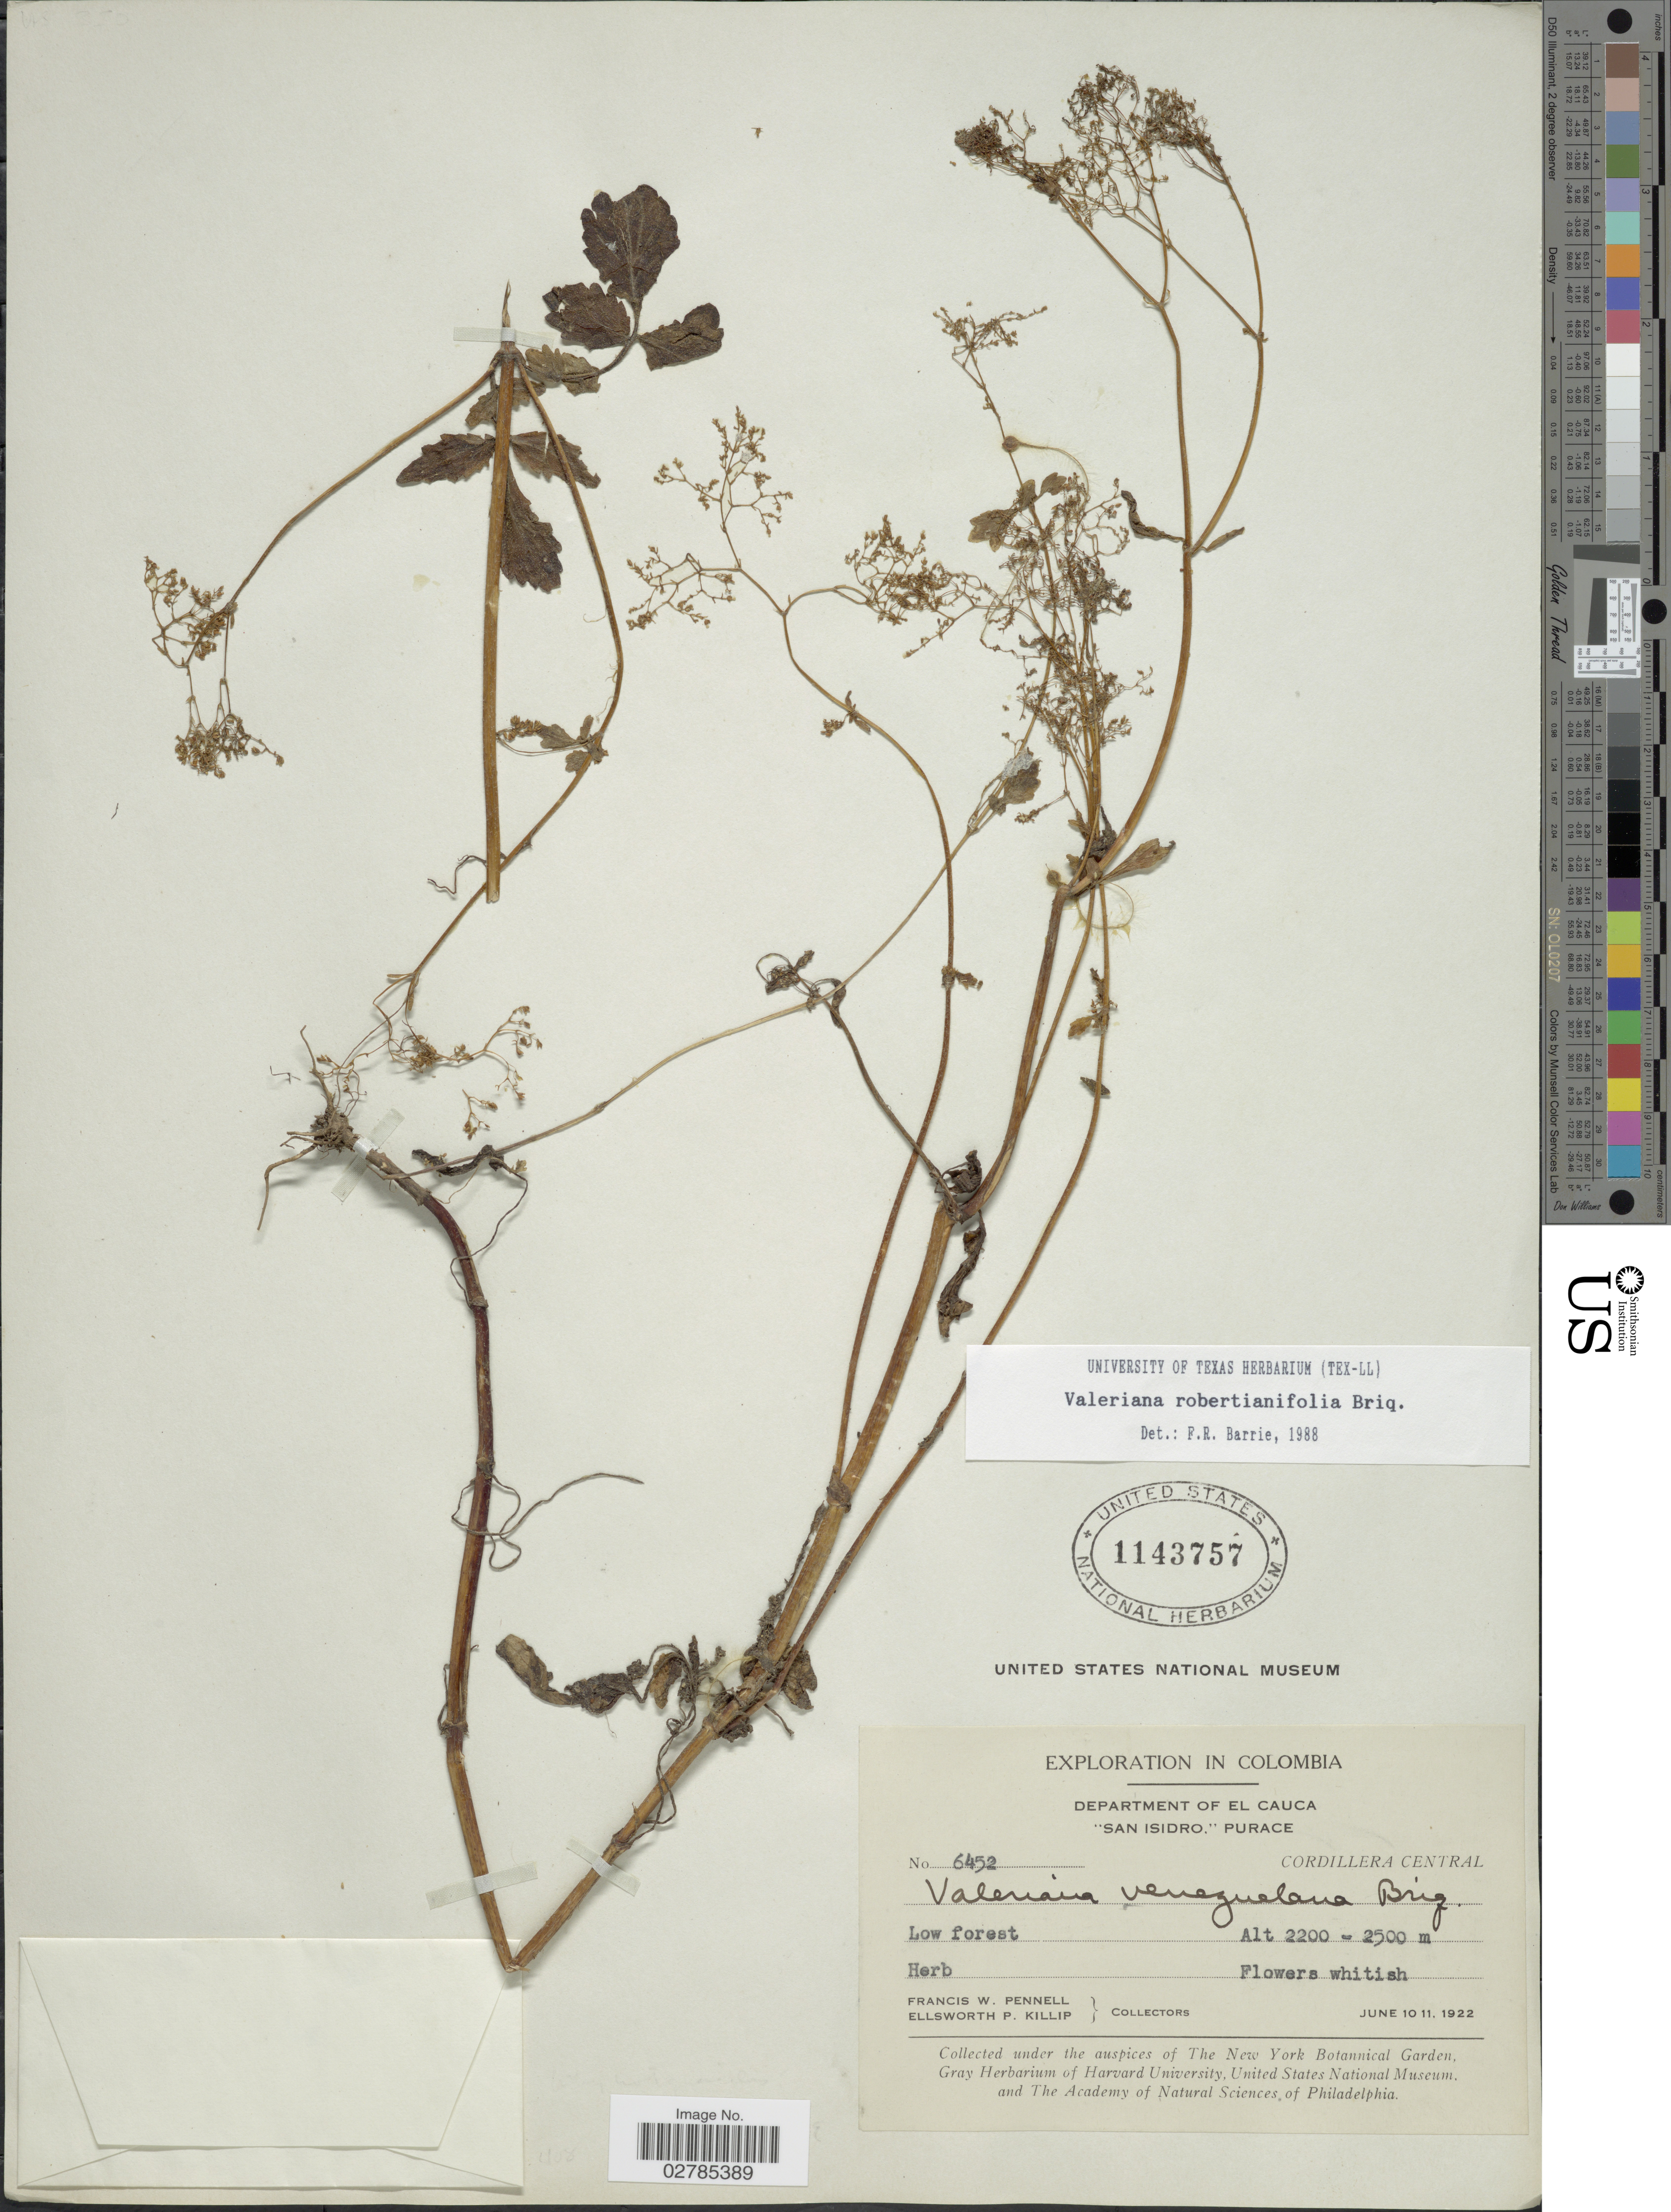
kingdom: Plantae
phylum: Tracheophyta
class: Magnoliopsida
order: Dipsacales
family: Caprifoliaceae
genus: Valeriana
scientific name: Valeriana robertianifolia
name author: Briq.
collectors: F. W. Pennell & E. P. Killip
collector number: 6452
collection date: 1922-06-10/1922-06-11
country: Colombia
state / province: Cauca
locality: Department of El Cauca. "San Isidro." Purace. Cordillera Central.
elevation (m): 2200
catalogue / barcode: US 1143757